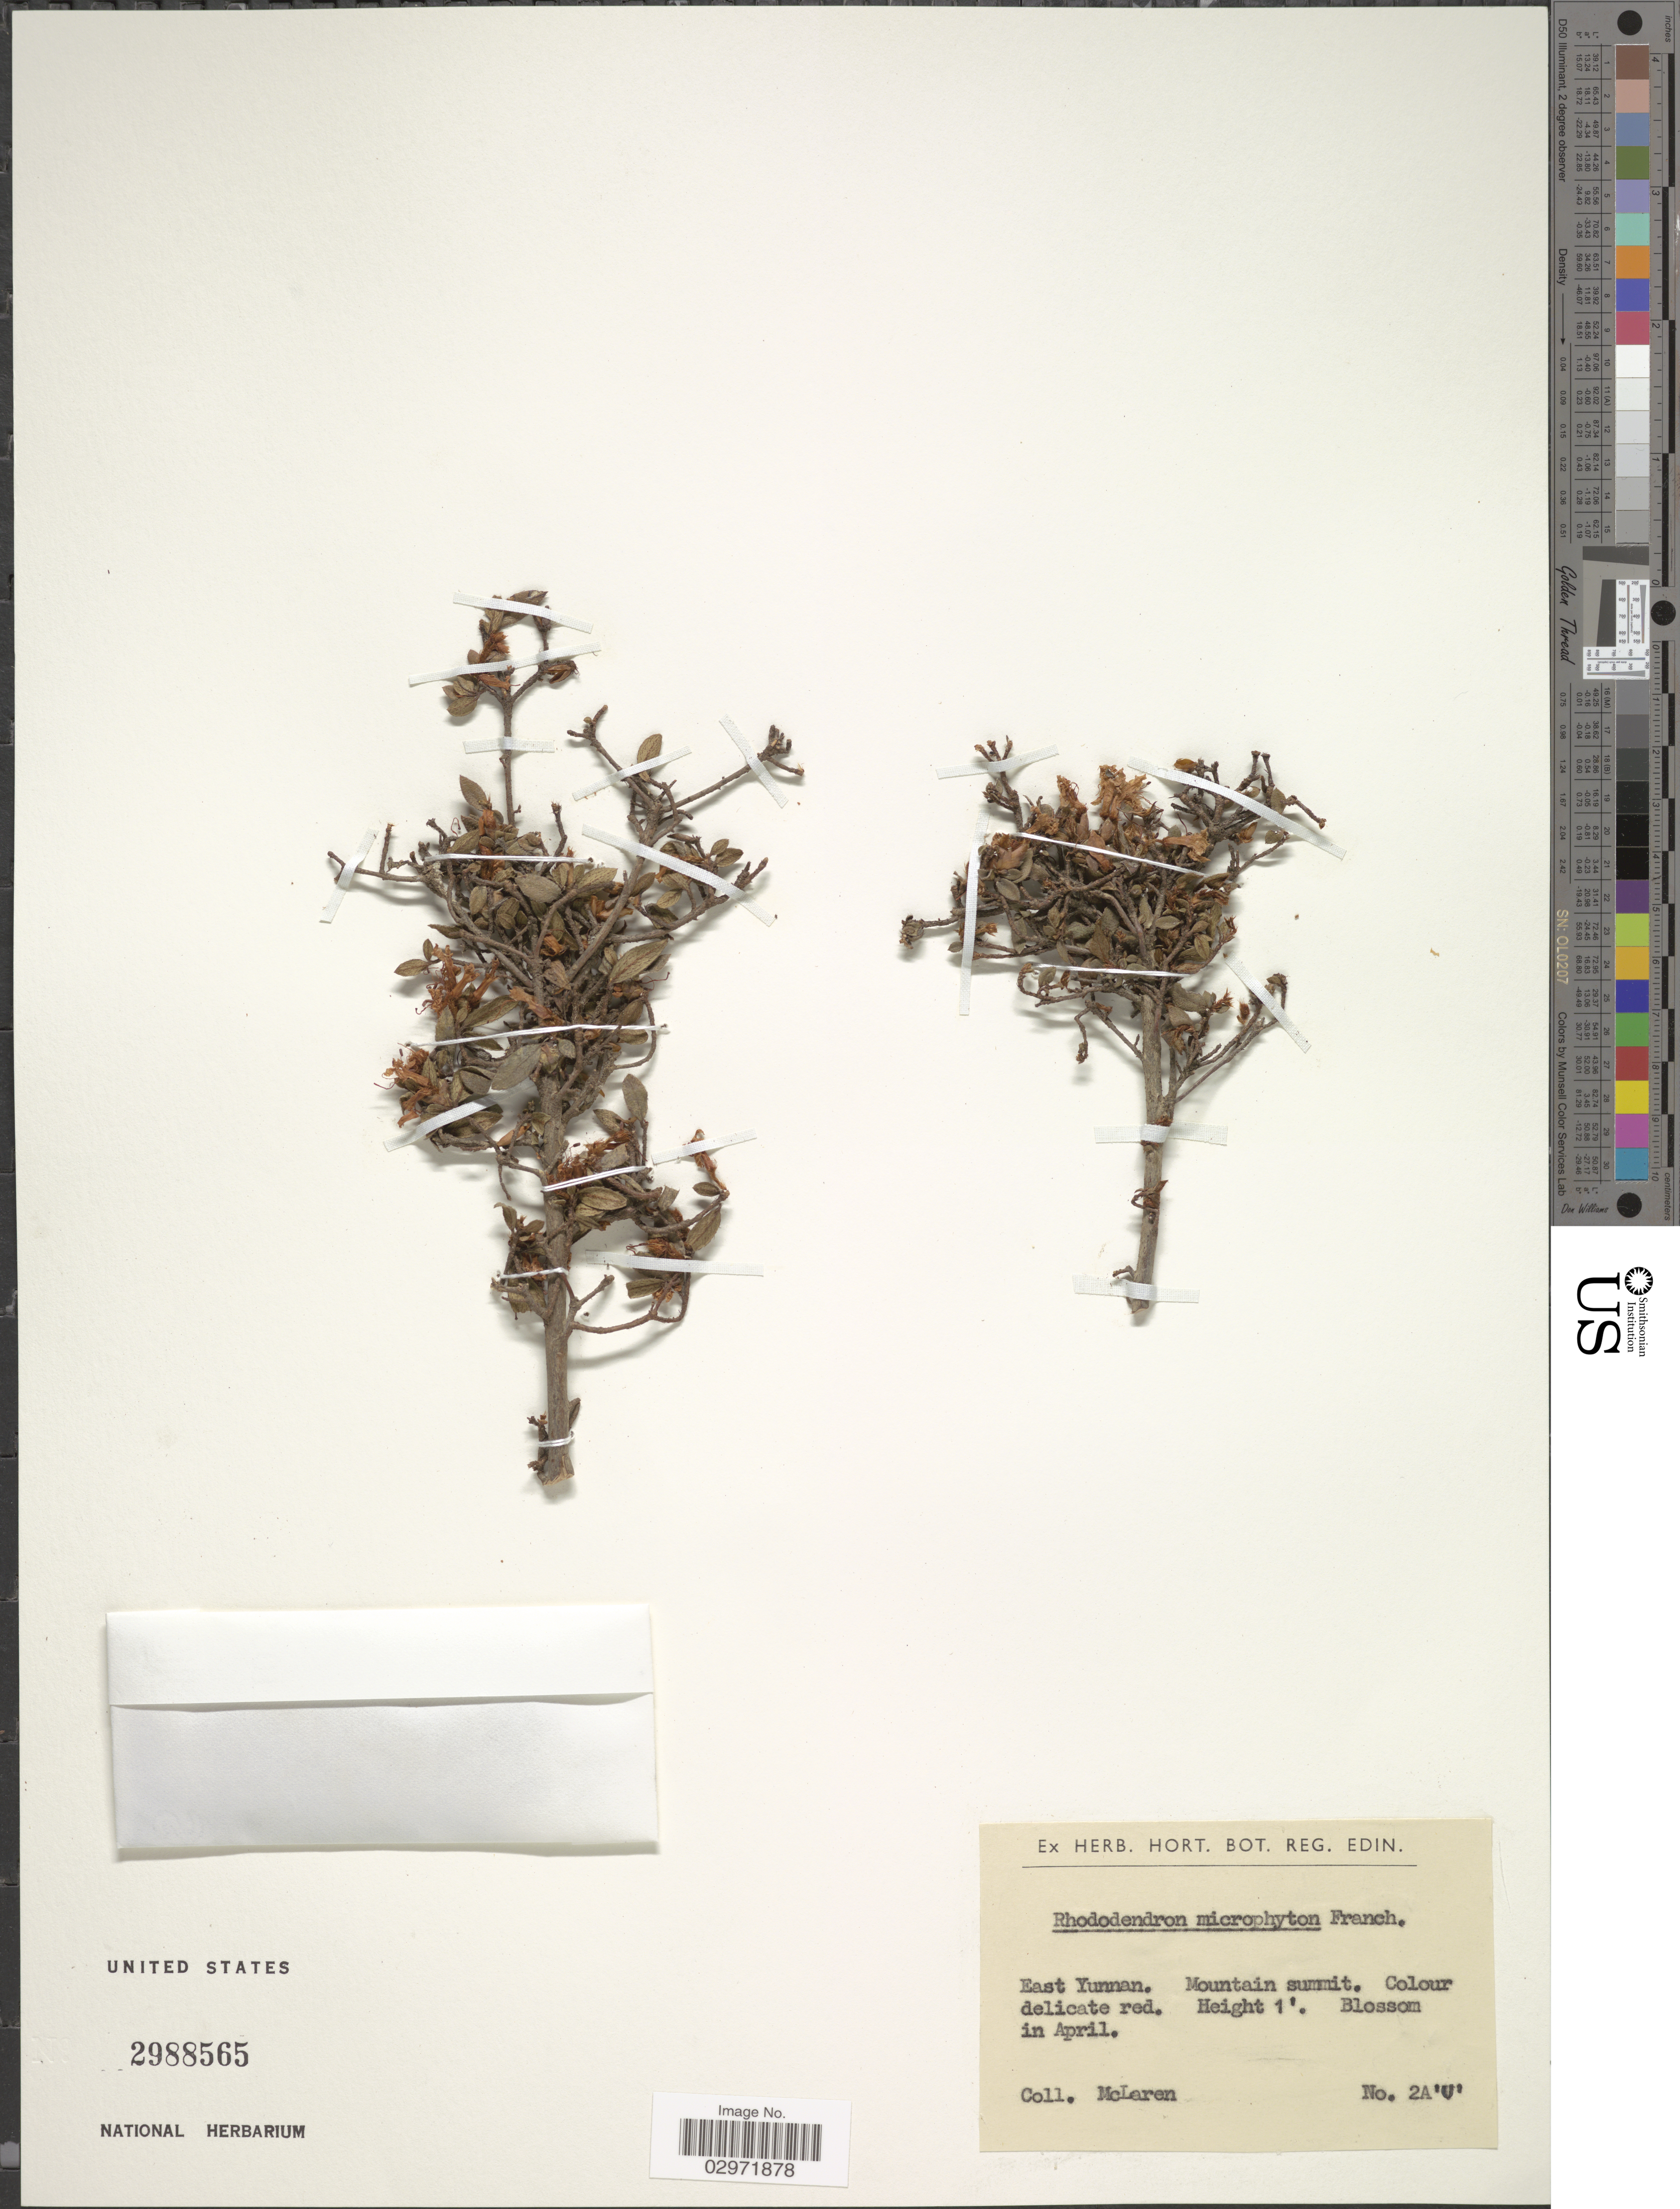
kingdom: Plantae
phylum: Tracheophyta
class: Magnoliopsida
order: Ericales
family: Ericaceae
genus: Rhododendron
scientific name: Rhododendron microphyton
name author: Franch.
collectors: McLaren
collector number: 2A'U'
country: China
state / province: Yunnan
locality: East Yunnan.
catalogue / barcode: US 2988565